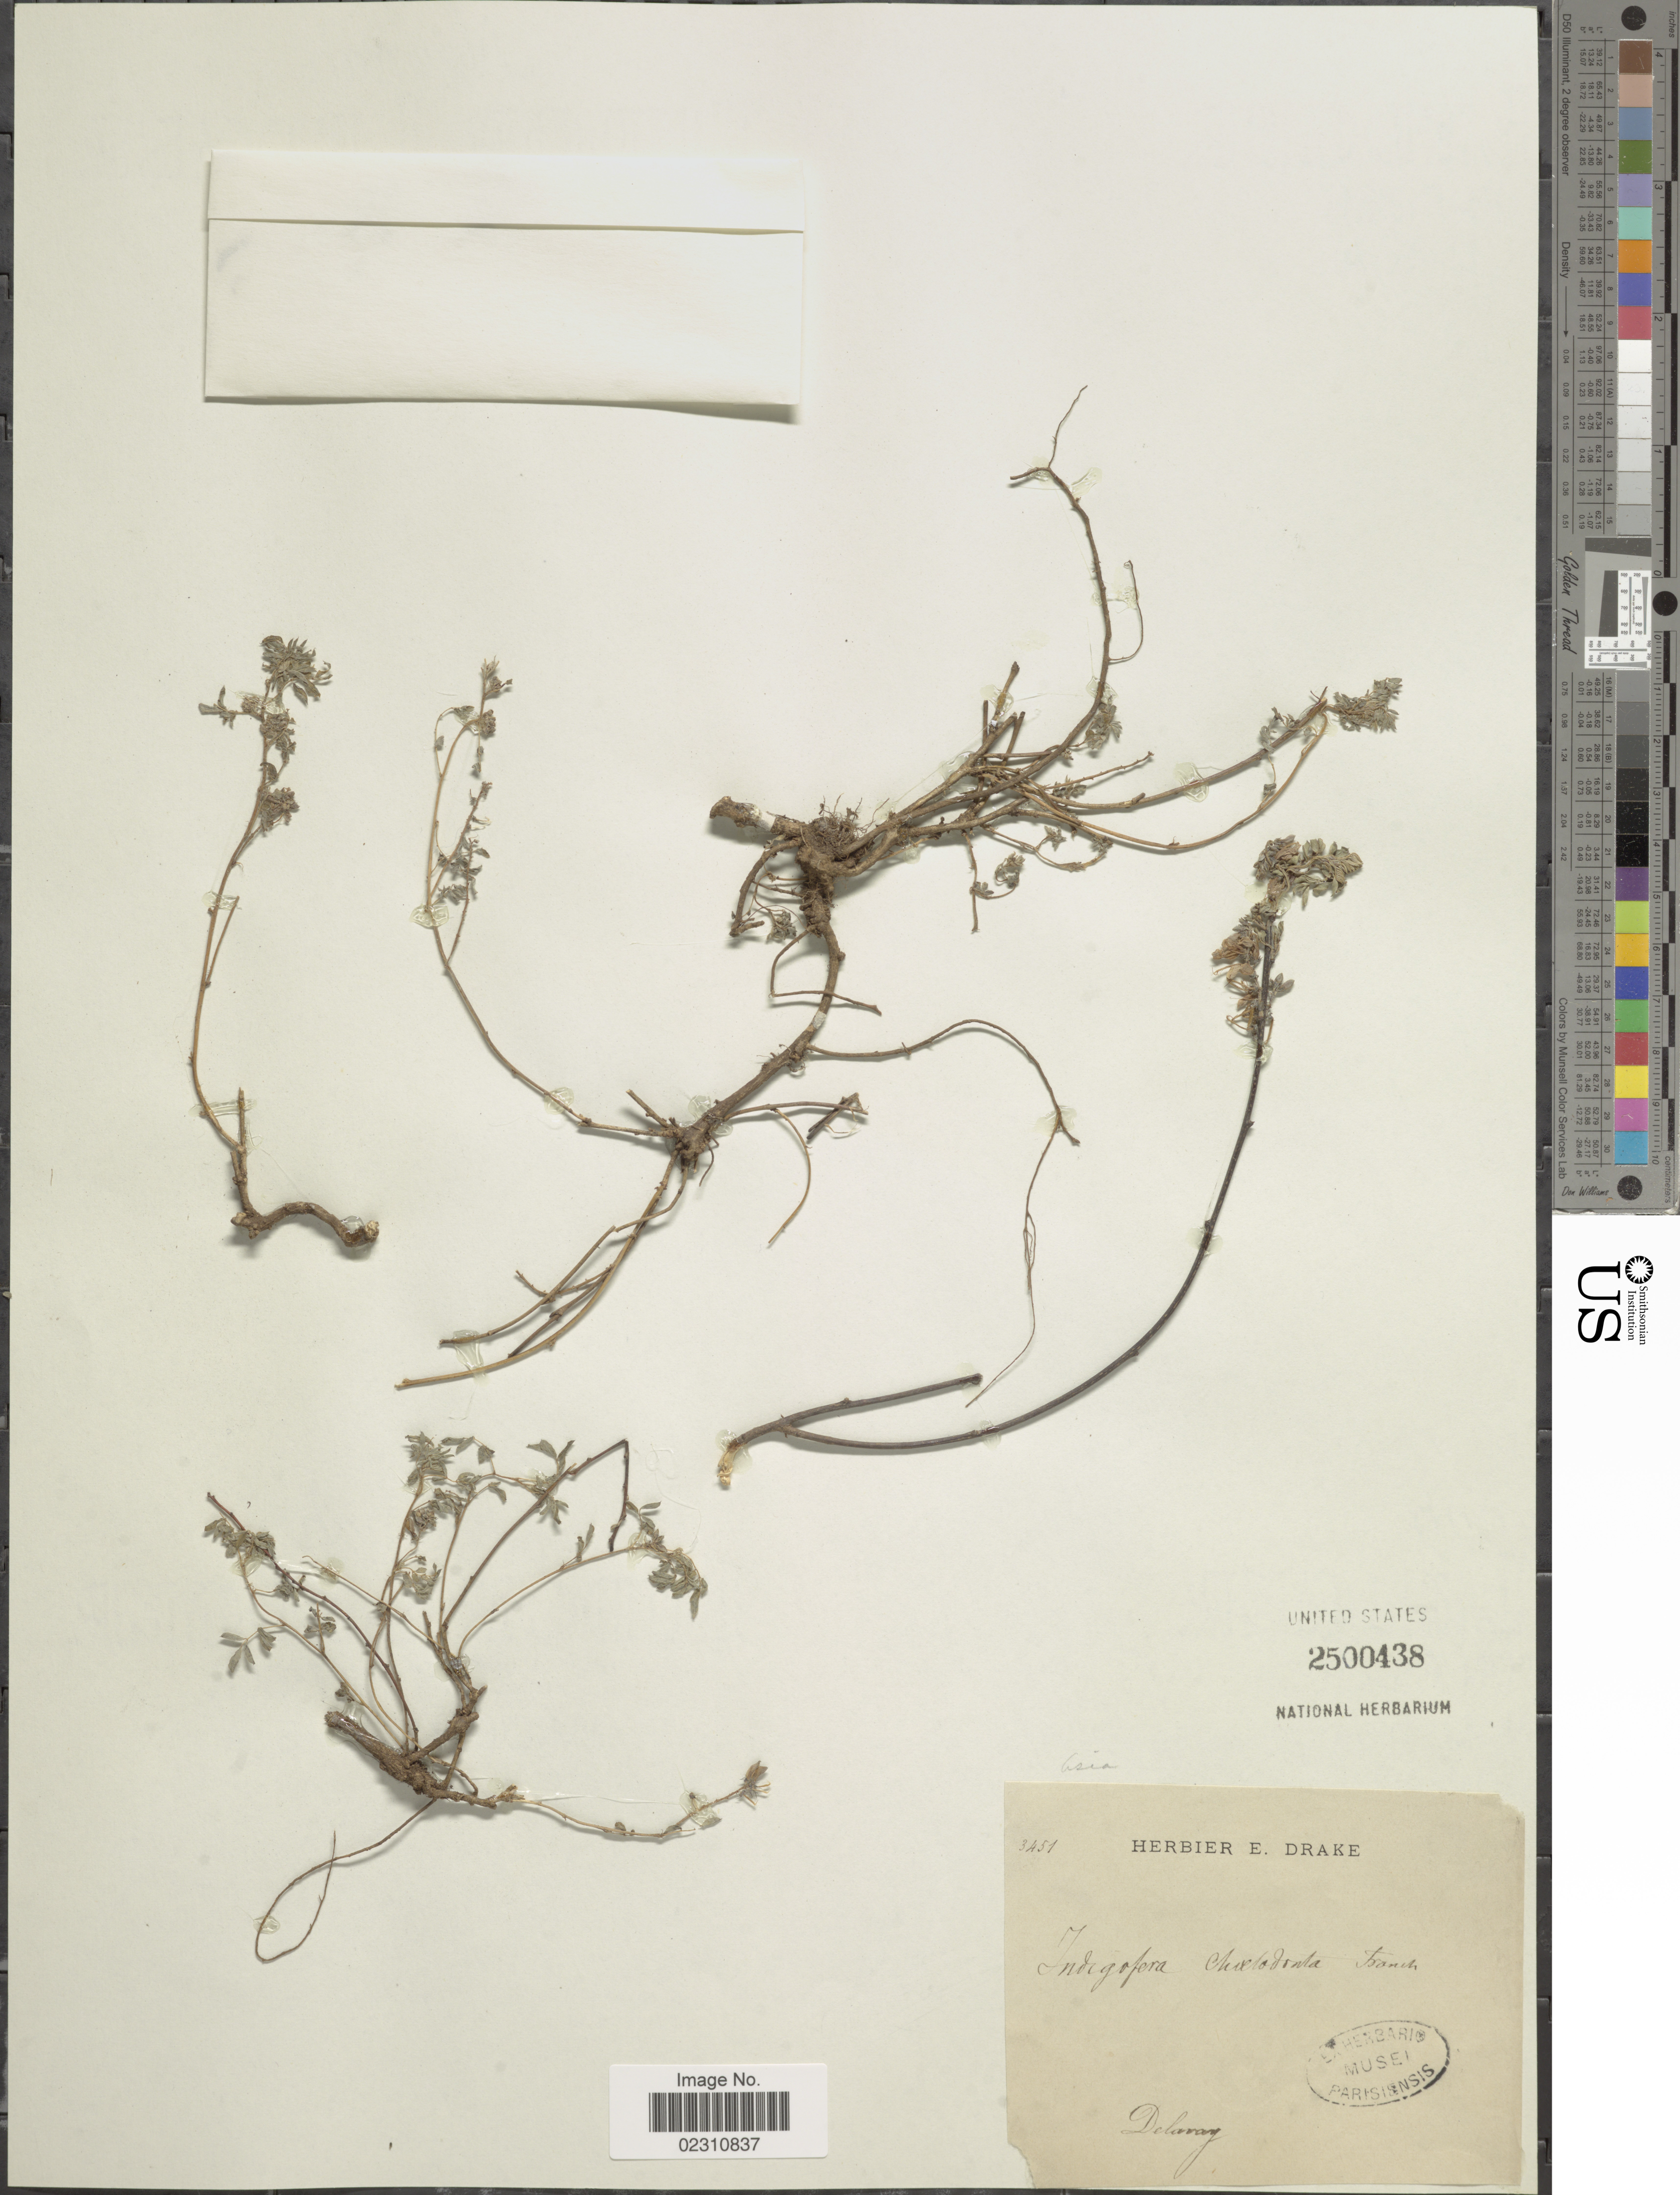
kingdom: Plantae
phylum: Tracheophyta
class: Magnoliopsida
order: Fabales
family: Fabaceae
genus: Indigofera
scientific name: Indigofera chaetodonta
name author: Franch.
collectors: Delavay, --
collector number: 3451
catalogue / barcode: US 2500438